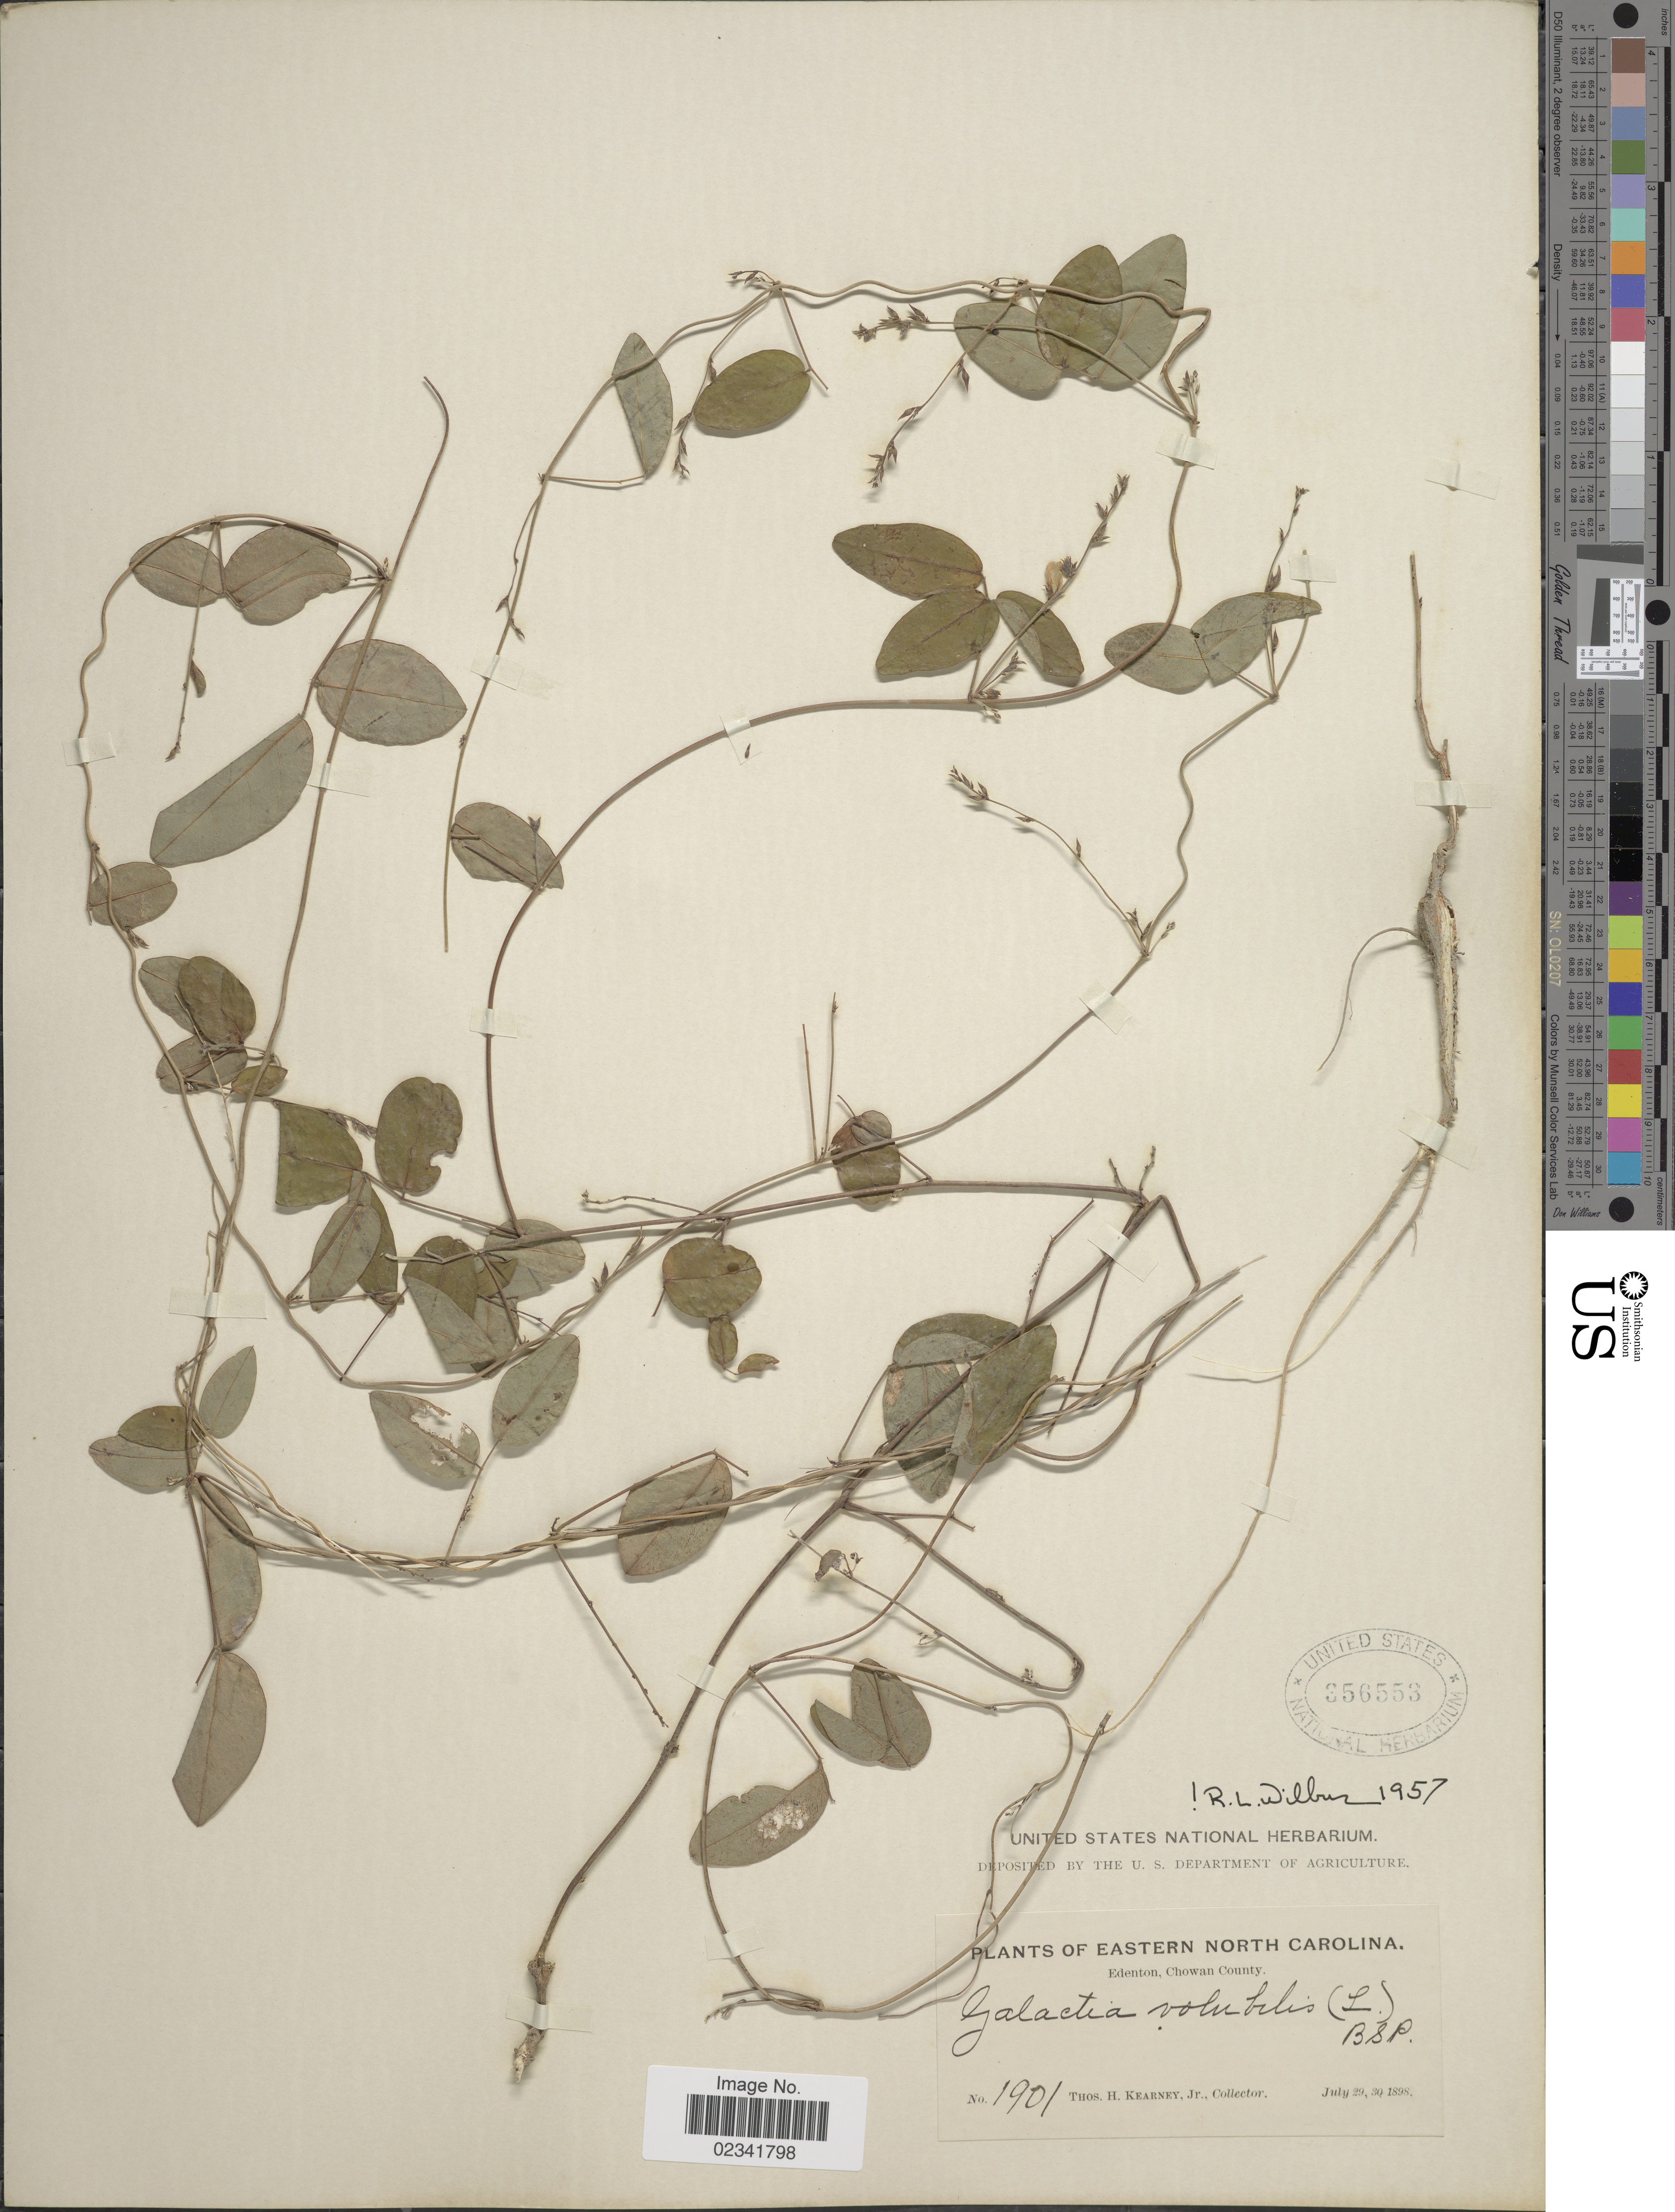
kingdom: Plantae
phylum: Tracheophyta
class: Magnoliopsida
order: Fabales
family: Fabaceae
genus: Galactia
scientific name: Galactia volubilis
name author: (L.) Britton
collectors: T. H. Kearney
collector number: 1901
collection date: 1898-07-29/1898-07-30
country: United States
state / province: North Carolina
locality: Eastern North Caroline, Edenton, Chowan County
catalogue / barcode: US 356553